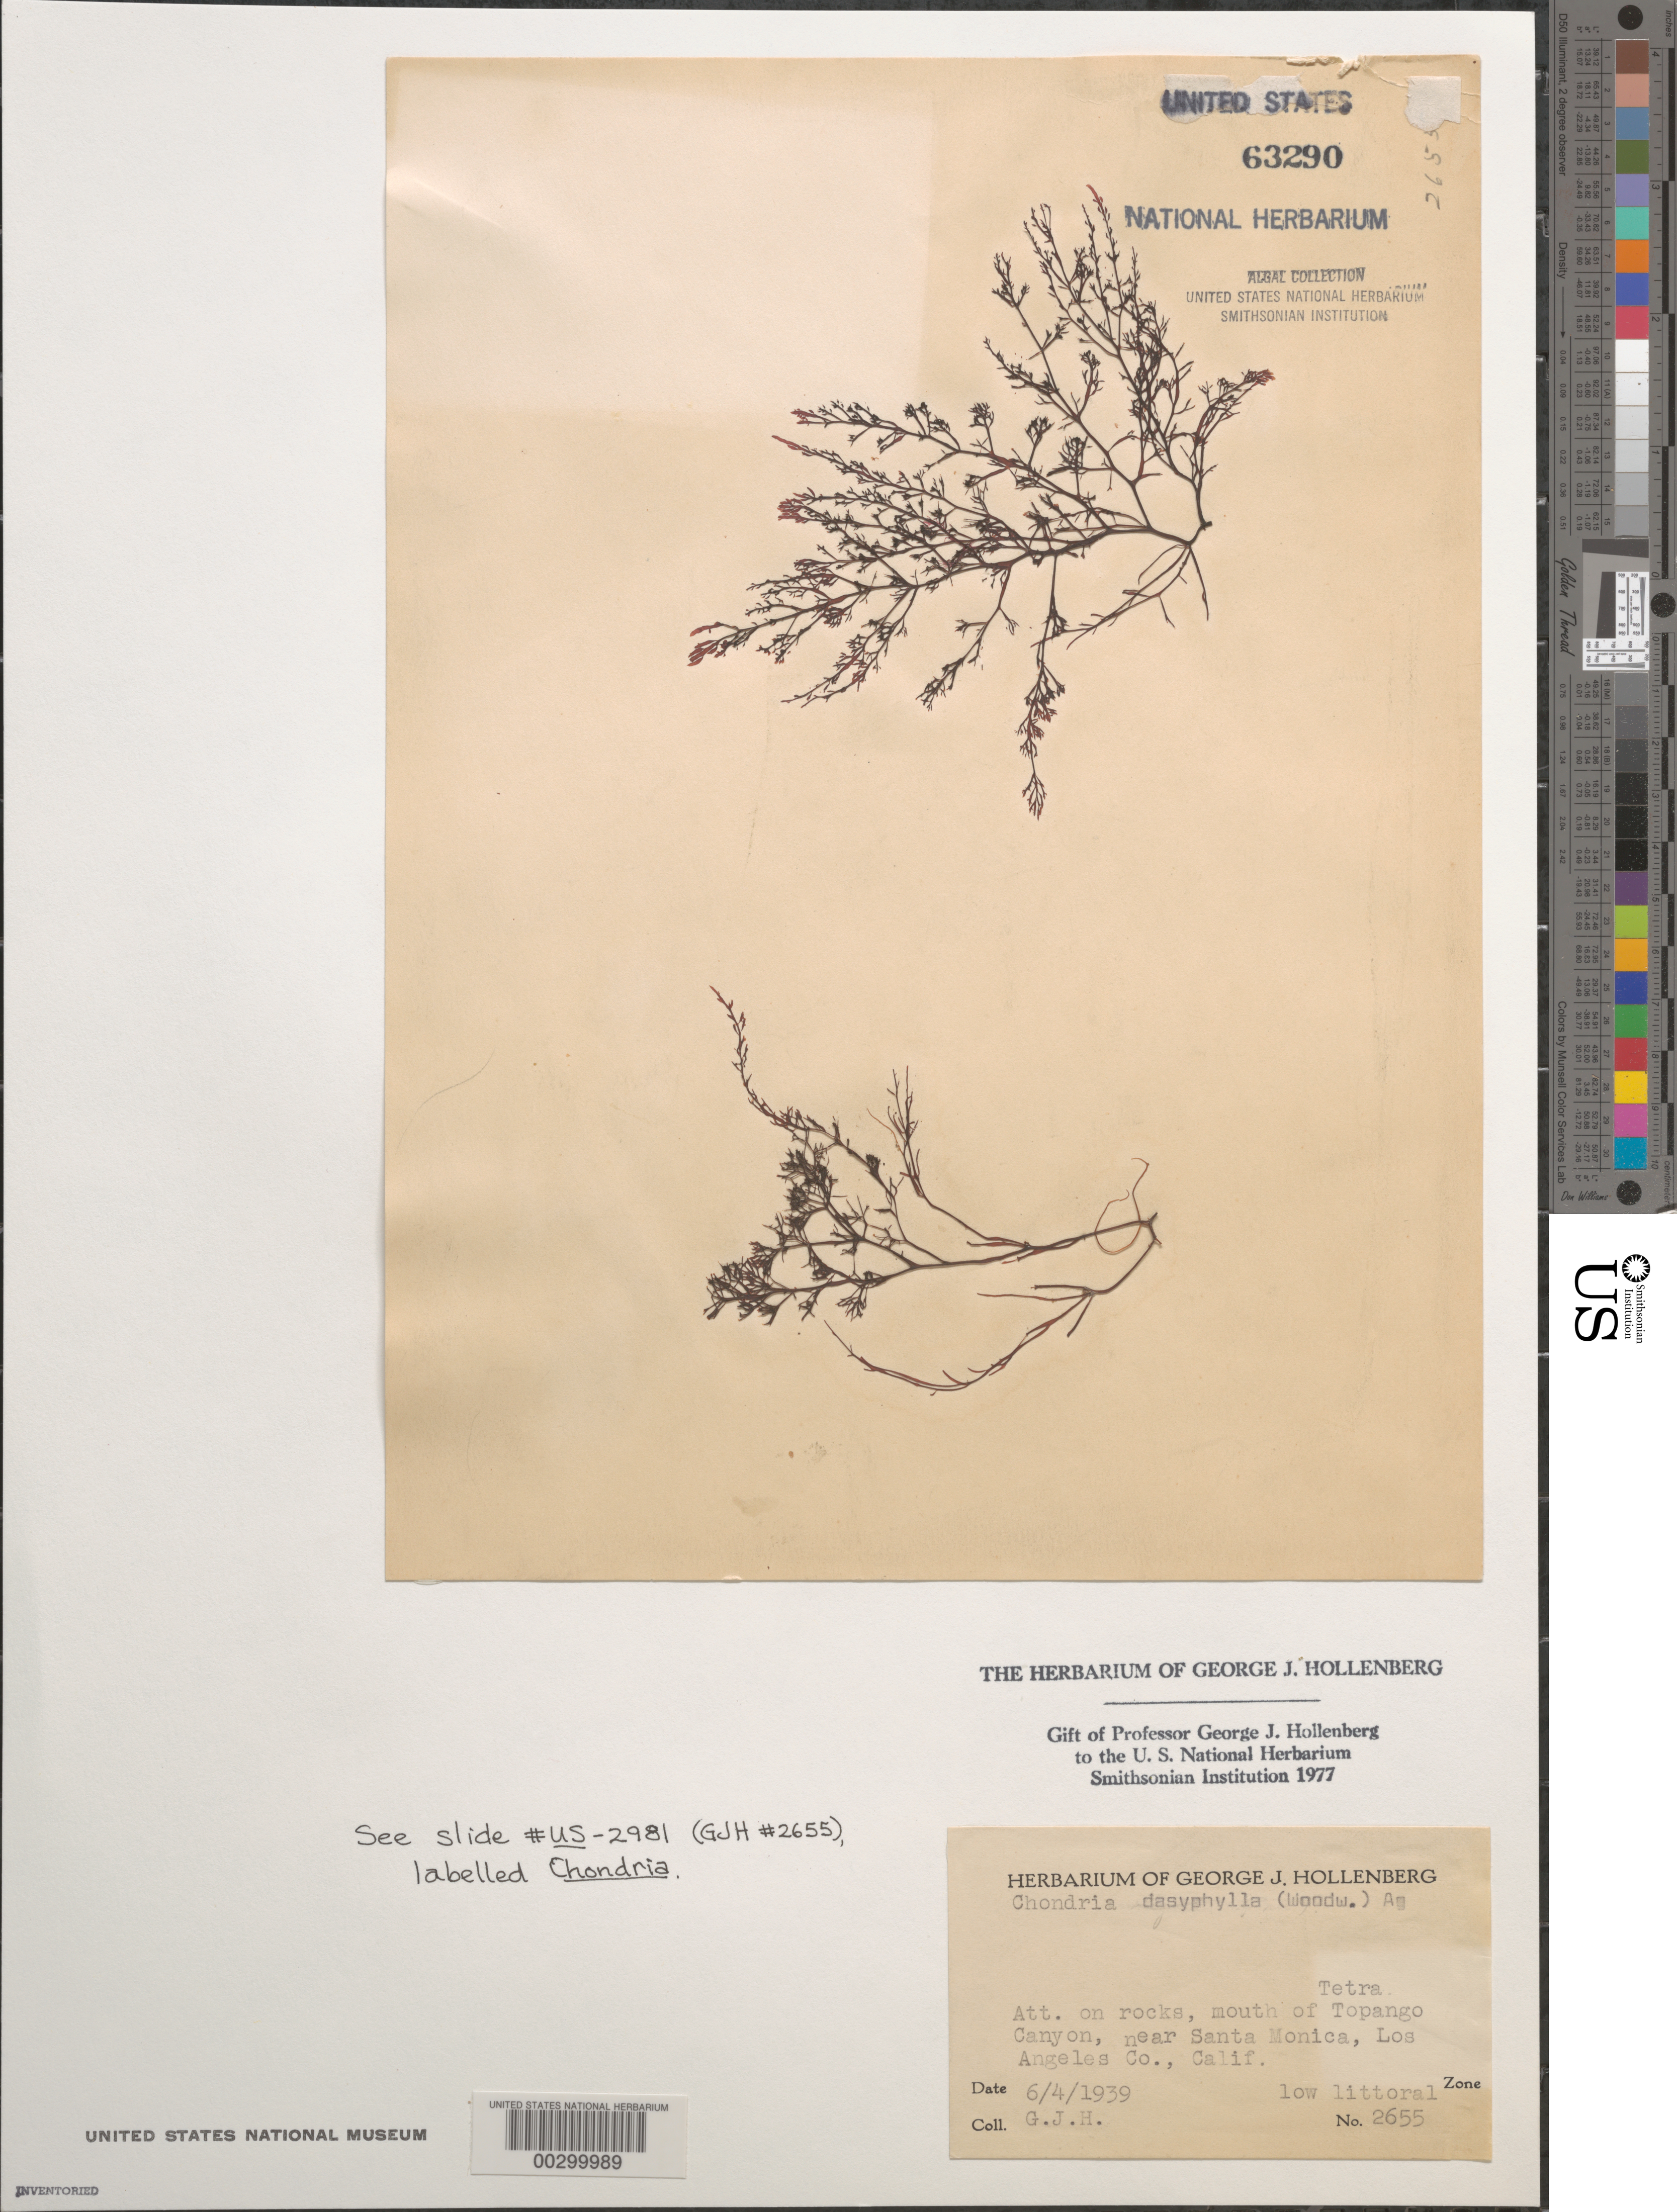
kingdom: Plantae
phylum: Rhodophyta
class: Florideophyceae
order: Ceramiales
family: Rhodomelaceae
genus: Chondria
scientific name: Chondria dasyphylla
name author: (Woodw.) C. Agardh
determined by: Hollenberg, George J.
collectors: G. Hollenberg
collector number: GJH 2655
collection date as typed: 04 Jun 1939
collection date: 1939-06-04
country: United States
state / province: California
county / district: Los Angeles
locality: Topango Canyon mouth, near Santa Monica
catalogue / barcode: US 63290